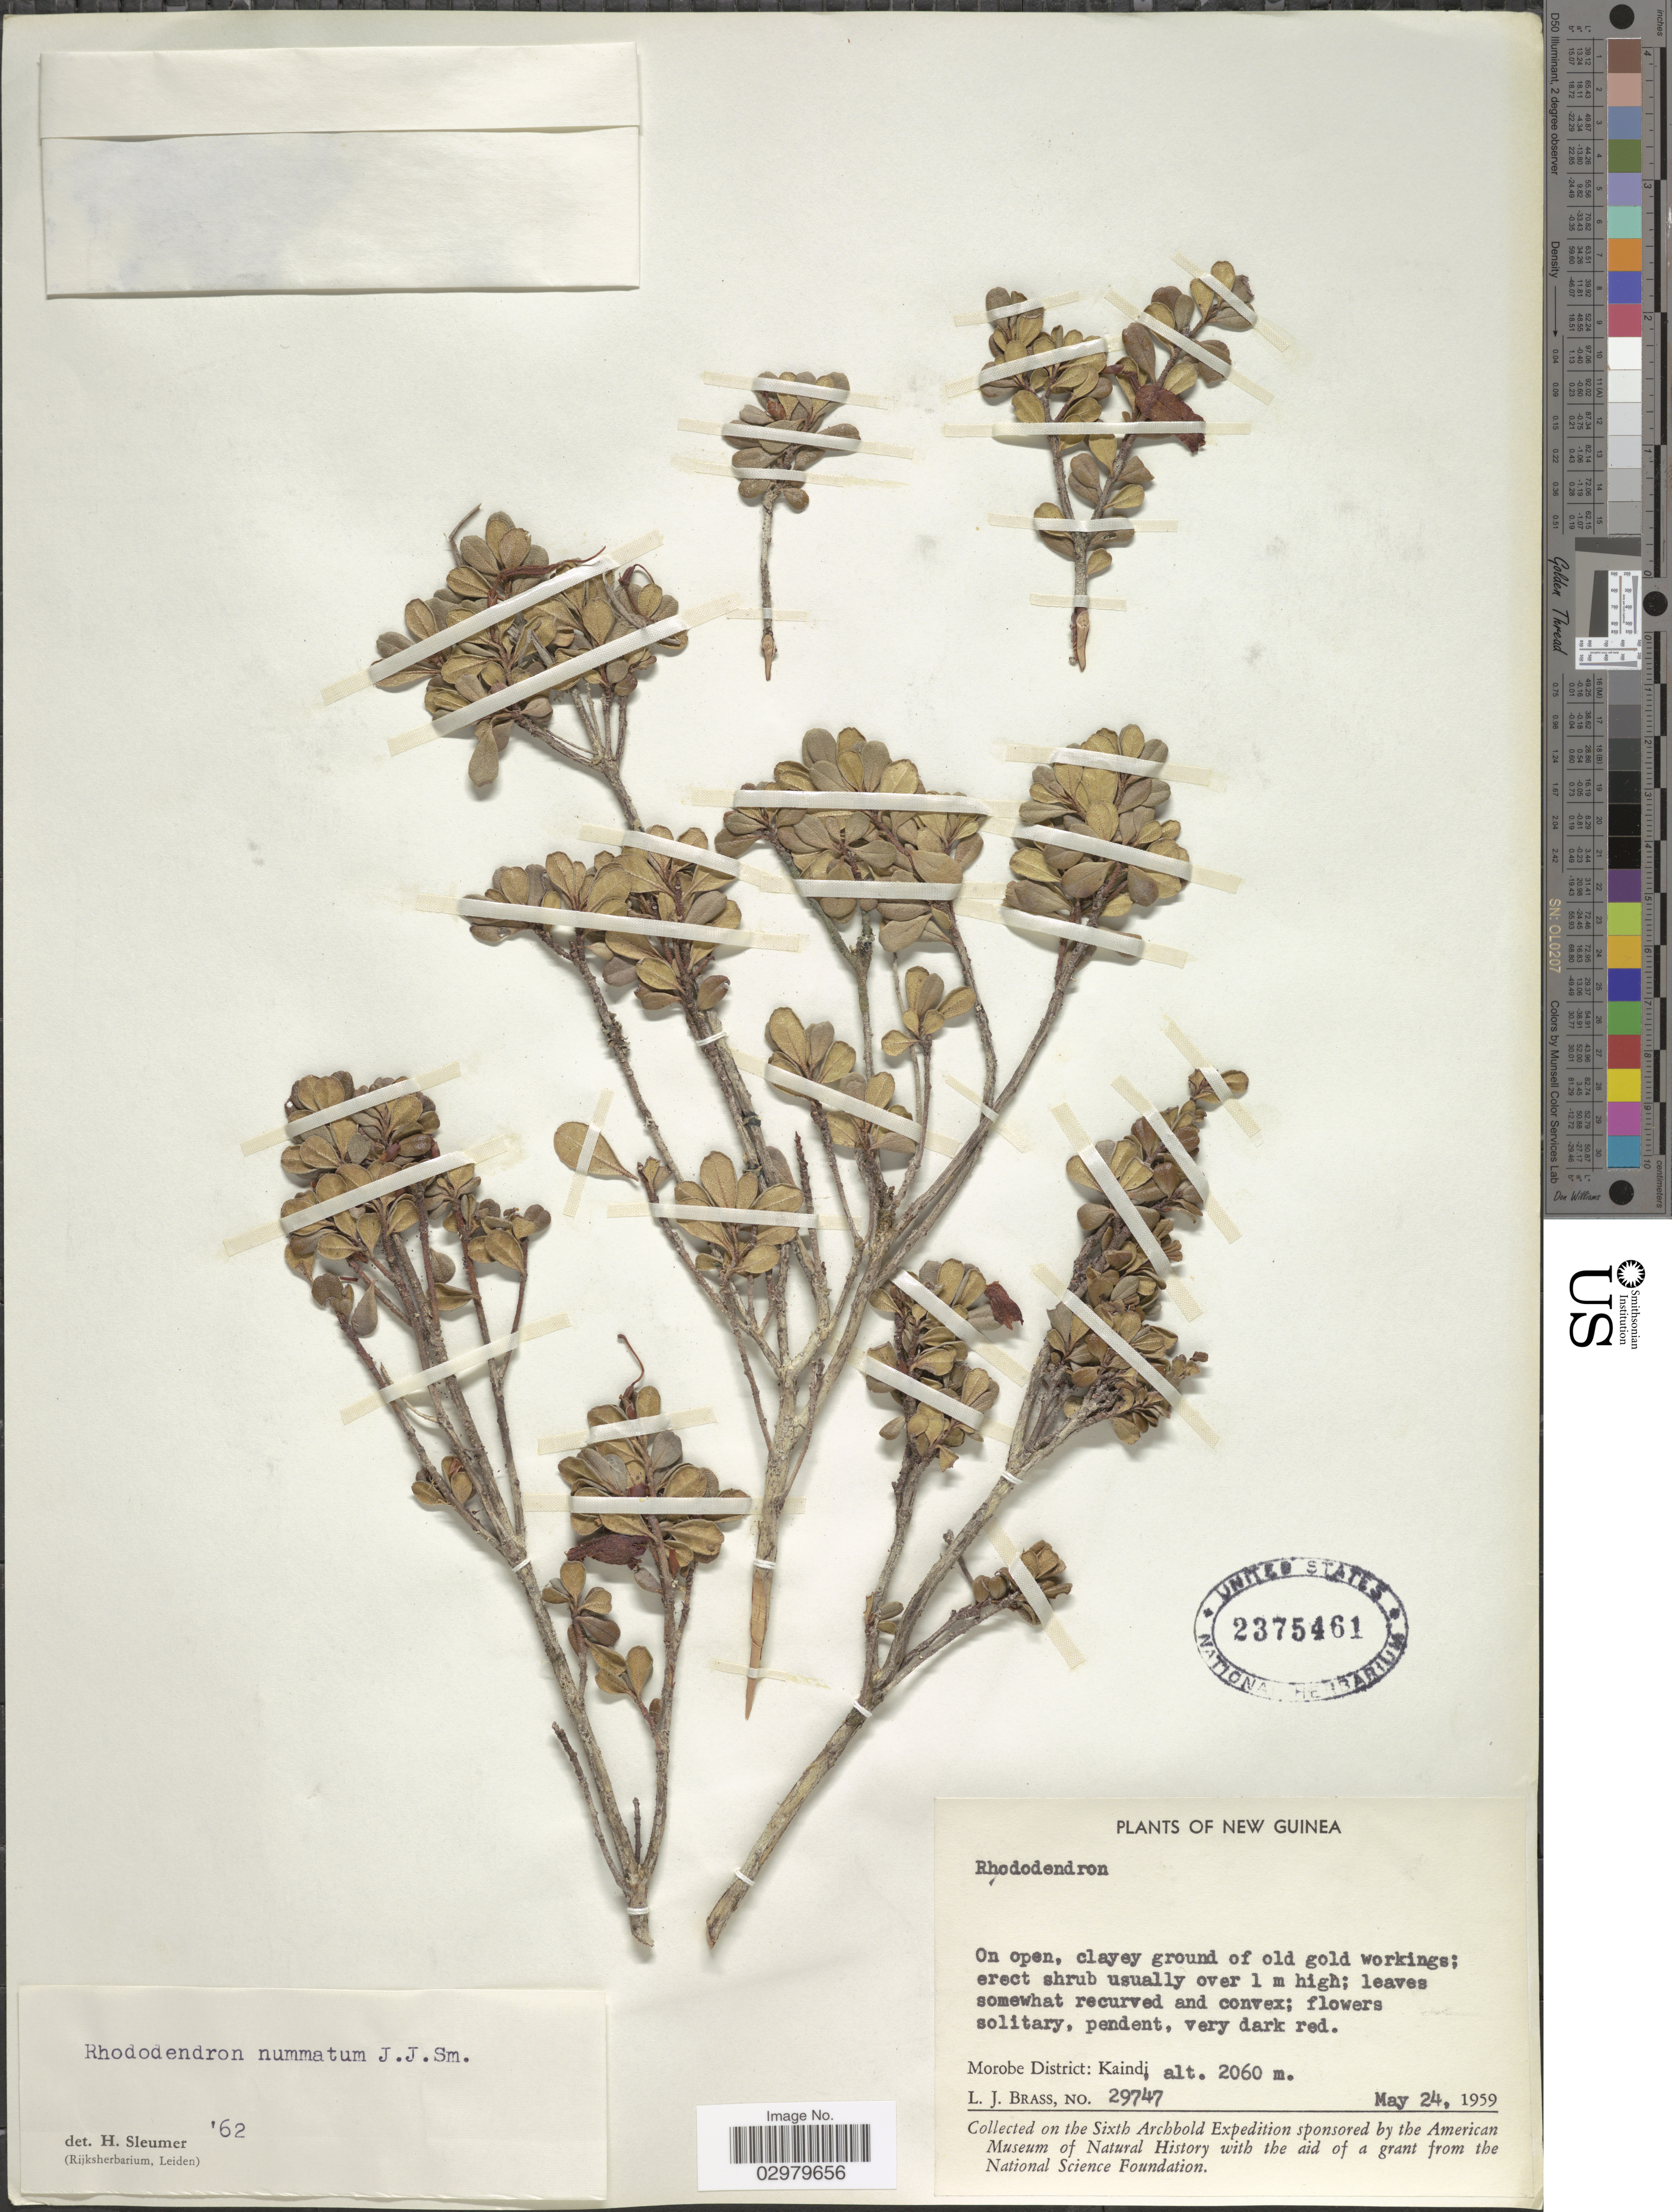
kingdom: Plantae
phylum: Tracheophyta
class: Magnoliopsida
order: Ericales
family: Ericaceae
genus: Rhododendron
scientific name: Rhododendron nummatum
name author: J.J. Sm.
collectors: L. J. Brass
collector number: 29747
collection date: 1959-05-24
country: Papua New Guinea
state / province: Morobe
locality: New Guinea. Morobe District: Kaindi.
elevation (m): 2060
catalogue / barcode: US 2375461